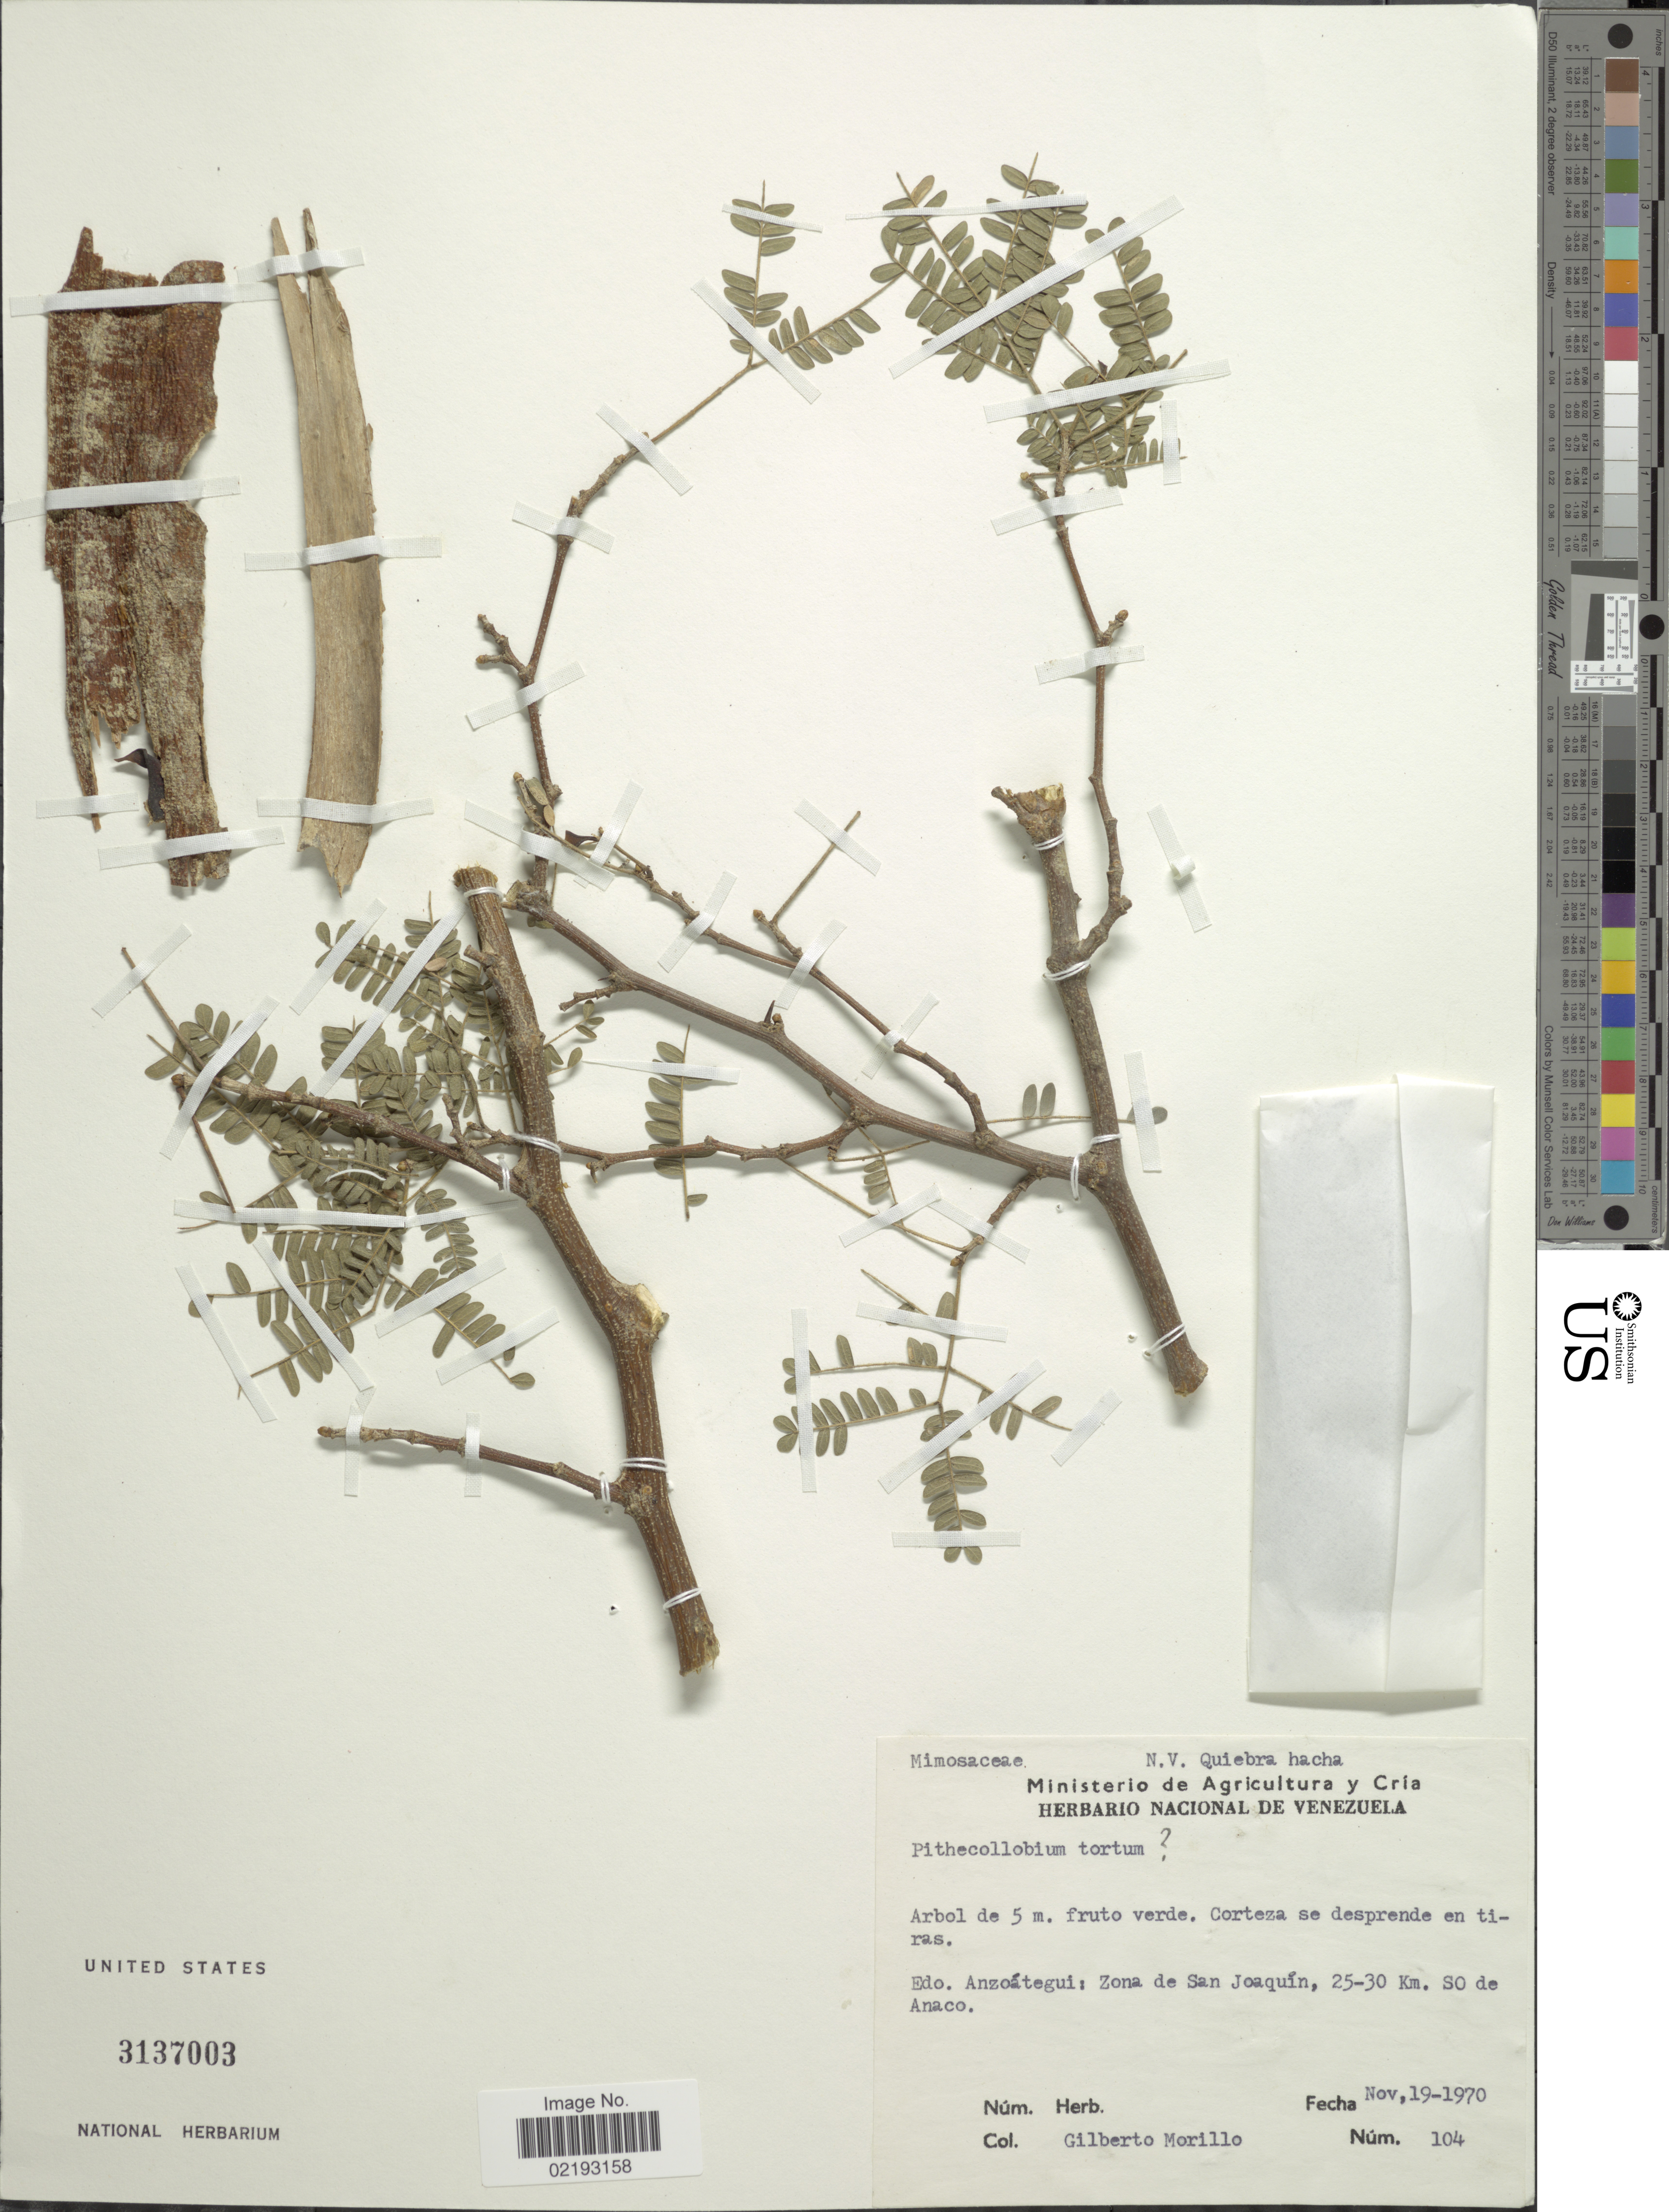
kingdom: Plantae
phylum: Tracheophyta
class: Magnoliopsida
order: Fabales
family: Fabaceae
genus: Chloroleucon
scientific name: Chloroleucon sp.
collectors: G. N. Morillo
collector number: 104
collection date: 1970-11-19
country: Venezuela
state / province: Anzoategui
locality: Zona de San Joaquin, 25-30 km SO de Anaco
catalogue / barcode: US 3137003